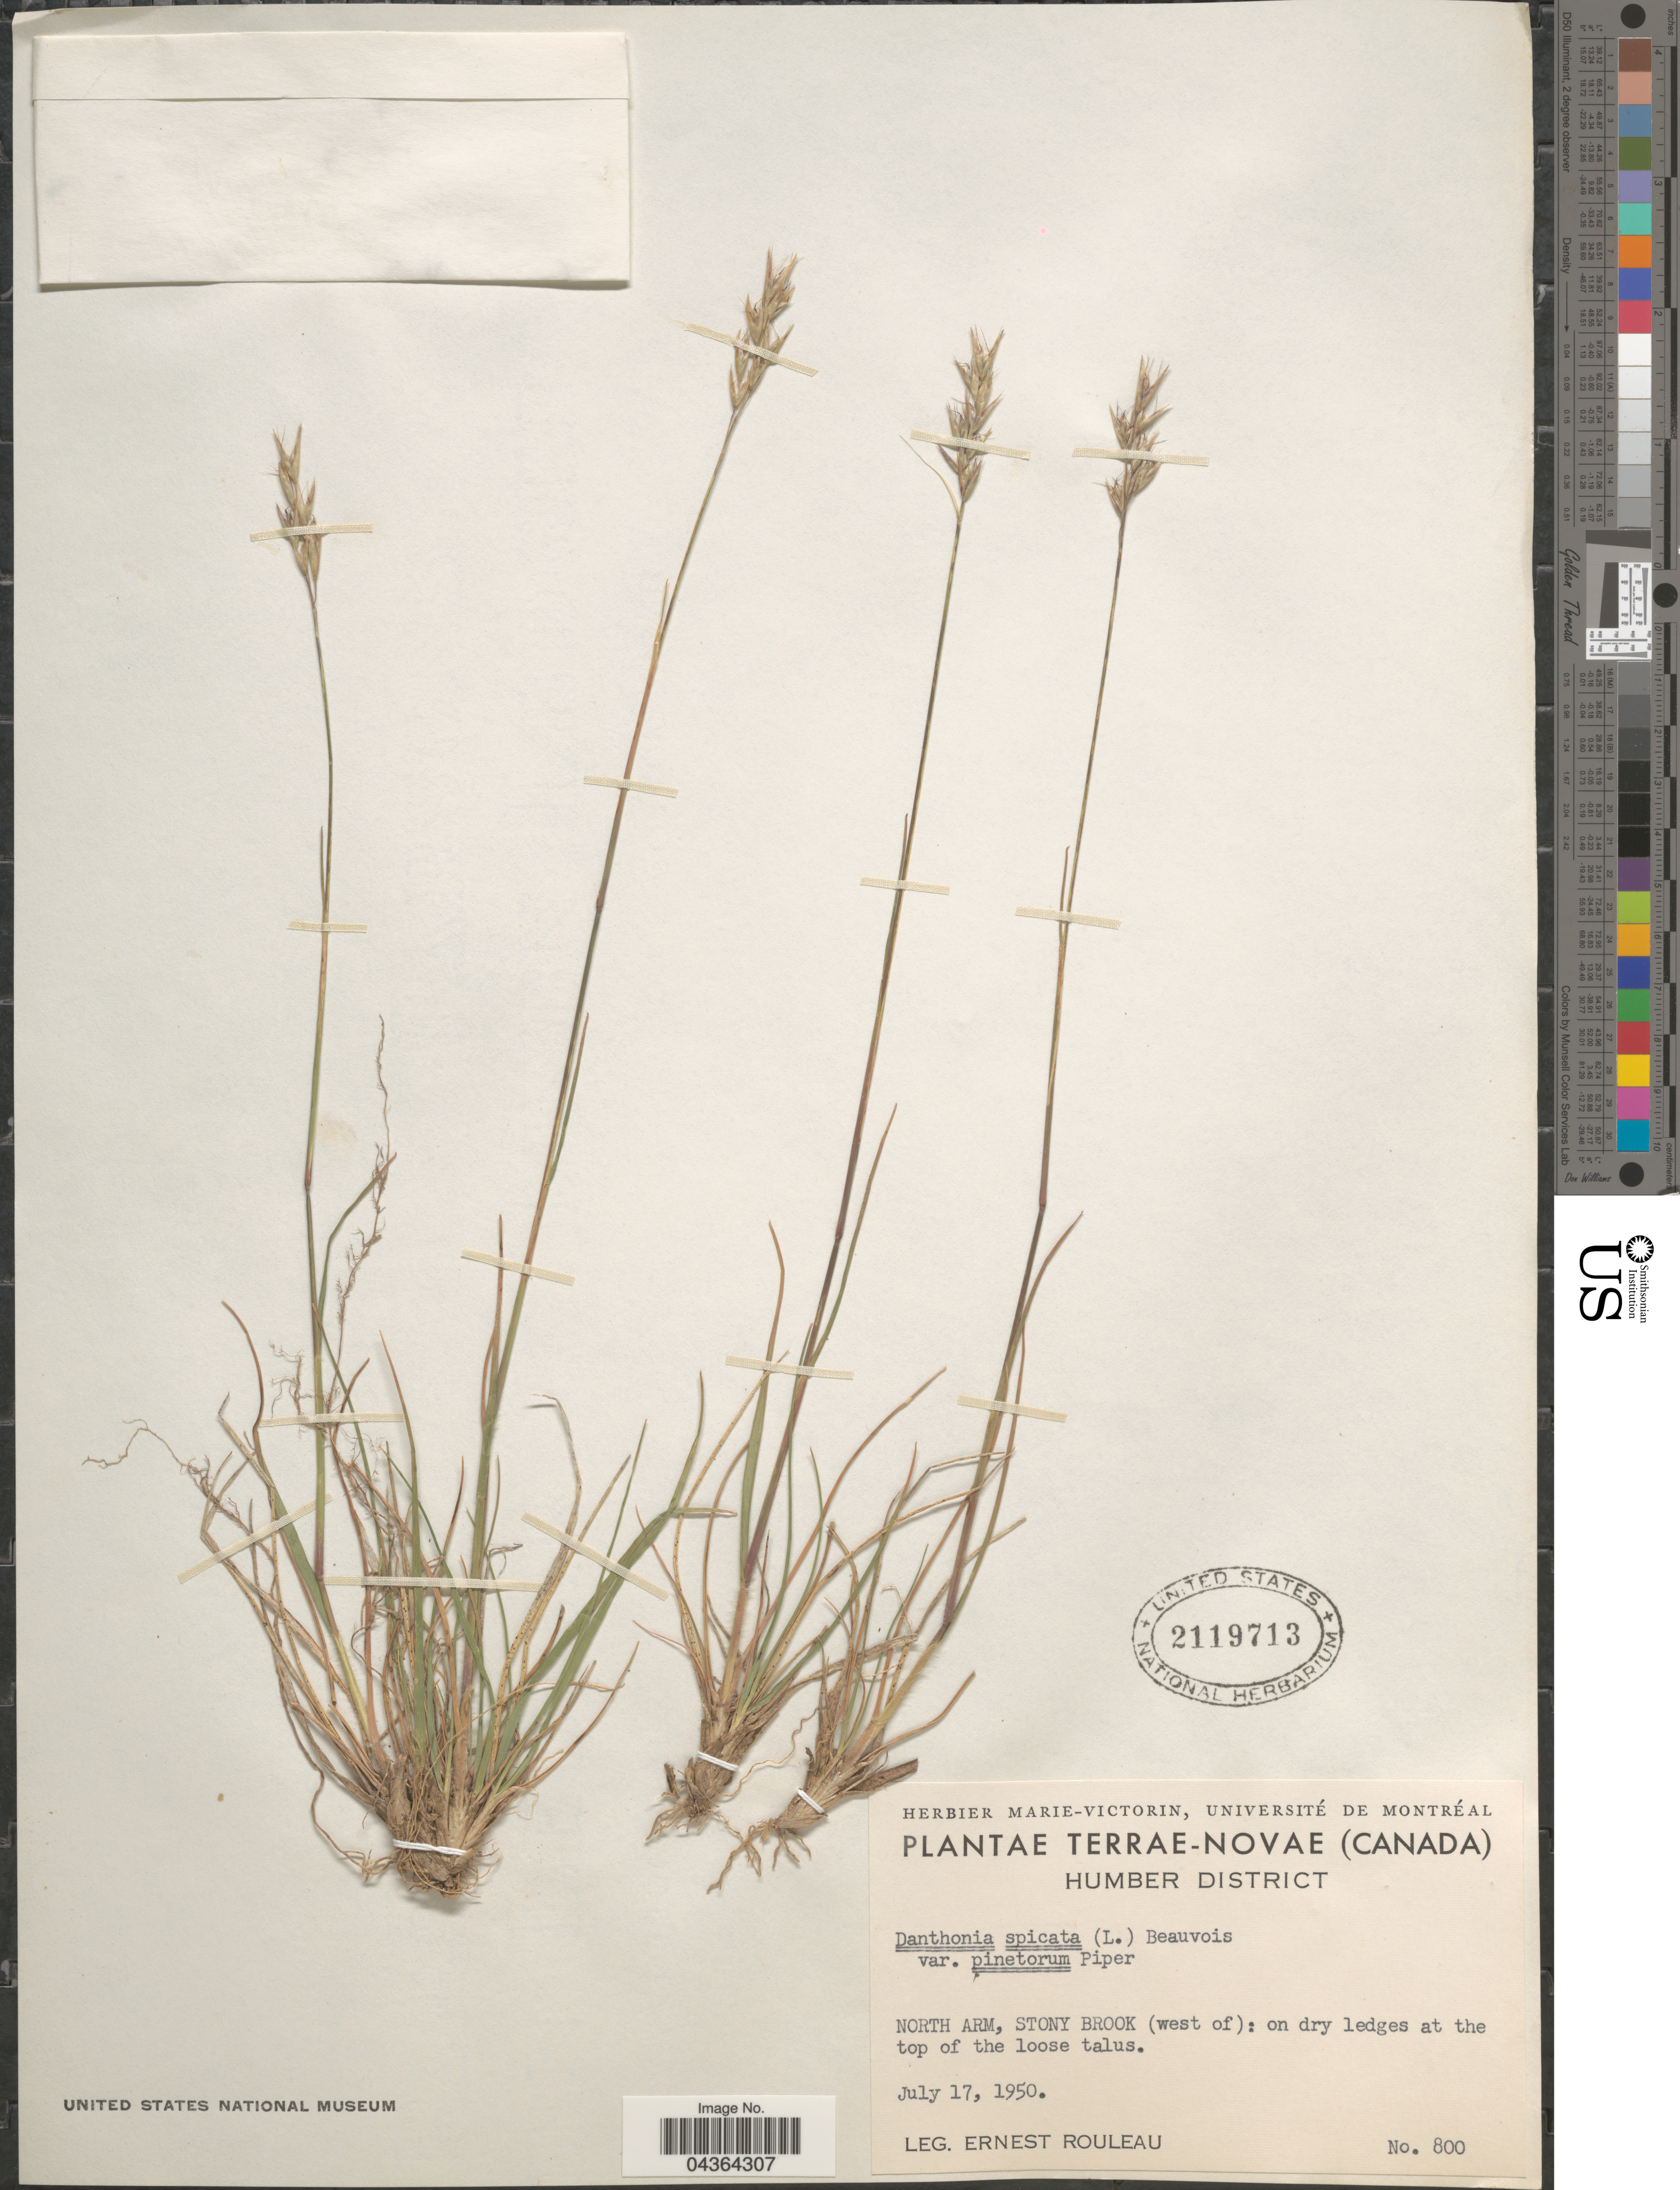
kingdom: Plantae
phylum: Tracheophyta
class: Liliopsida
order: Poales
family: Poaceae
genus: Danthonia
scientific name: Danthonia spicata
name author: (L.) P. Beauv. ex Roem. & Schult.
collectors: J. Rouleau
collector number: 800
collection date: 1950-07-17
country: Canada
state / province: Newfoundland and Labrador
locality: Terrae-Novae. Humber District. North Arm, Stony Brook (west of).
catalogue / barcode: US 2119713